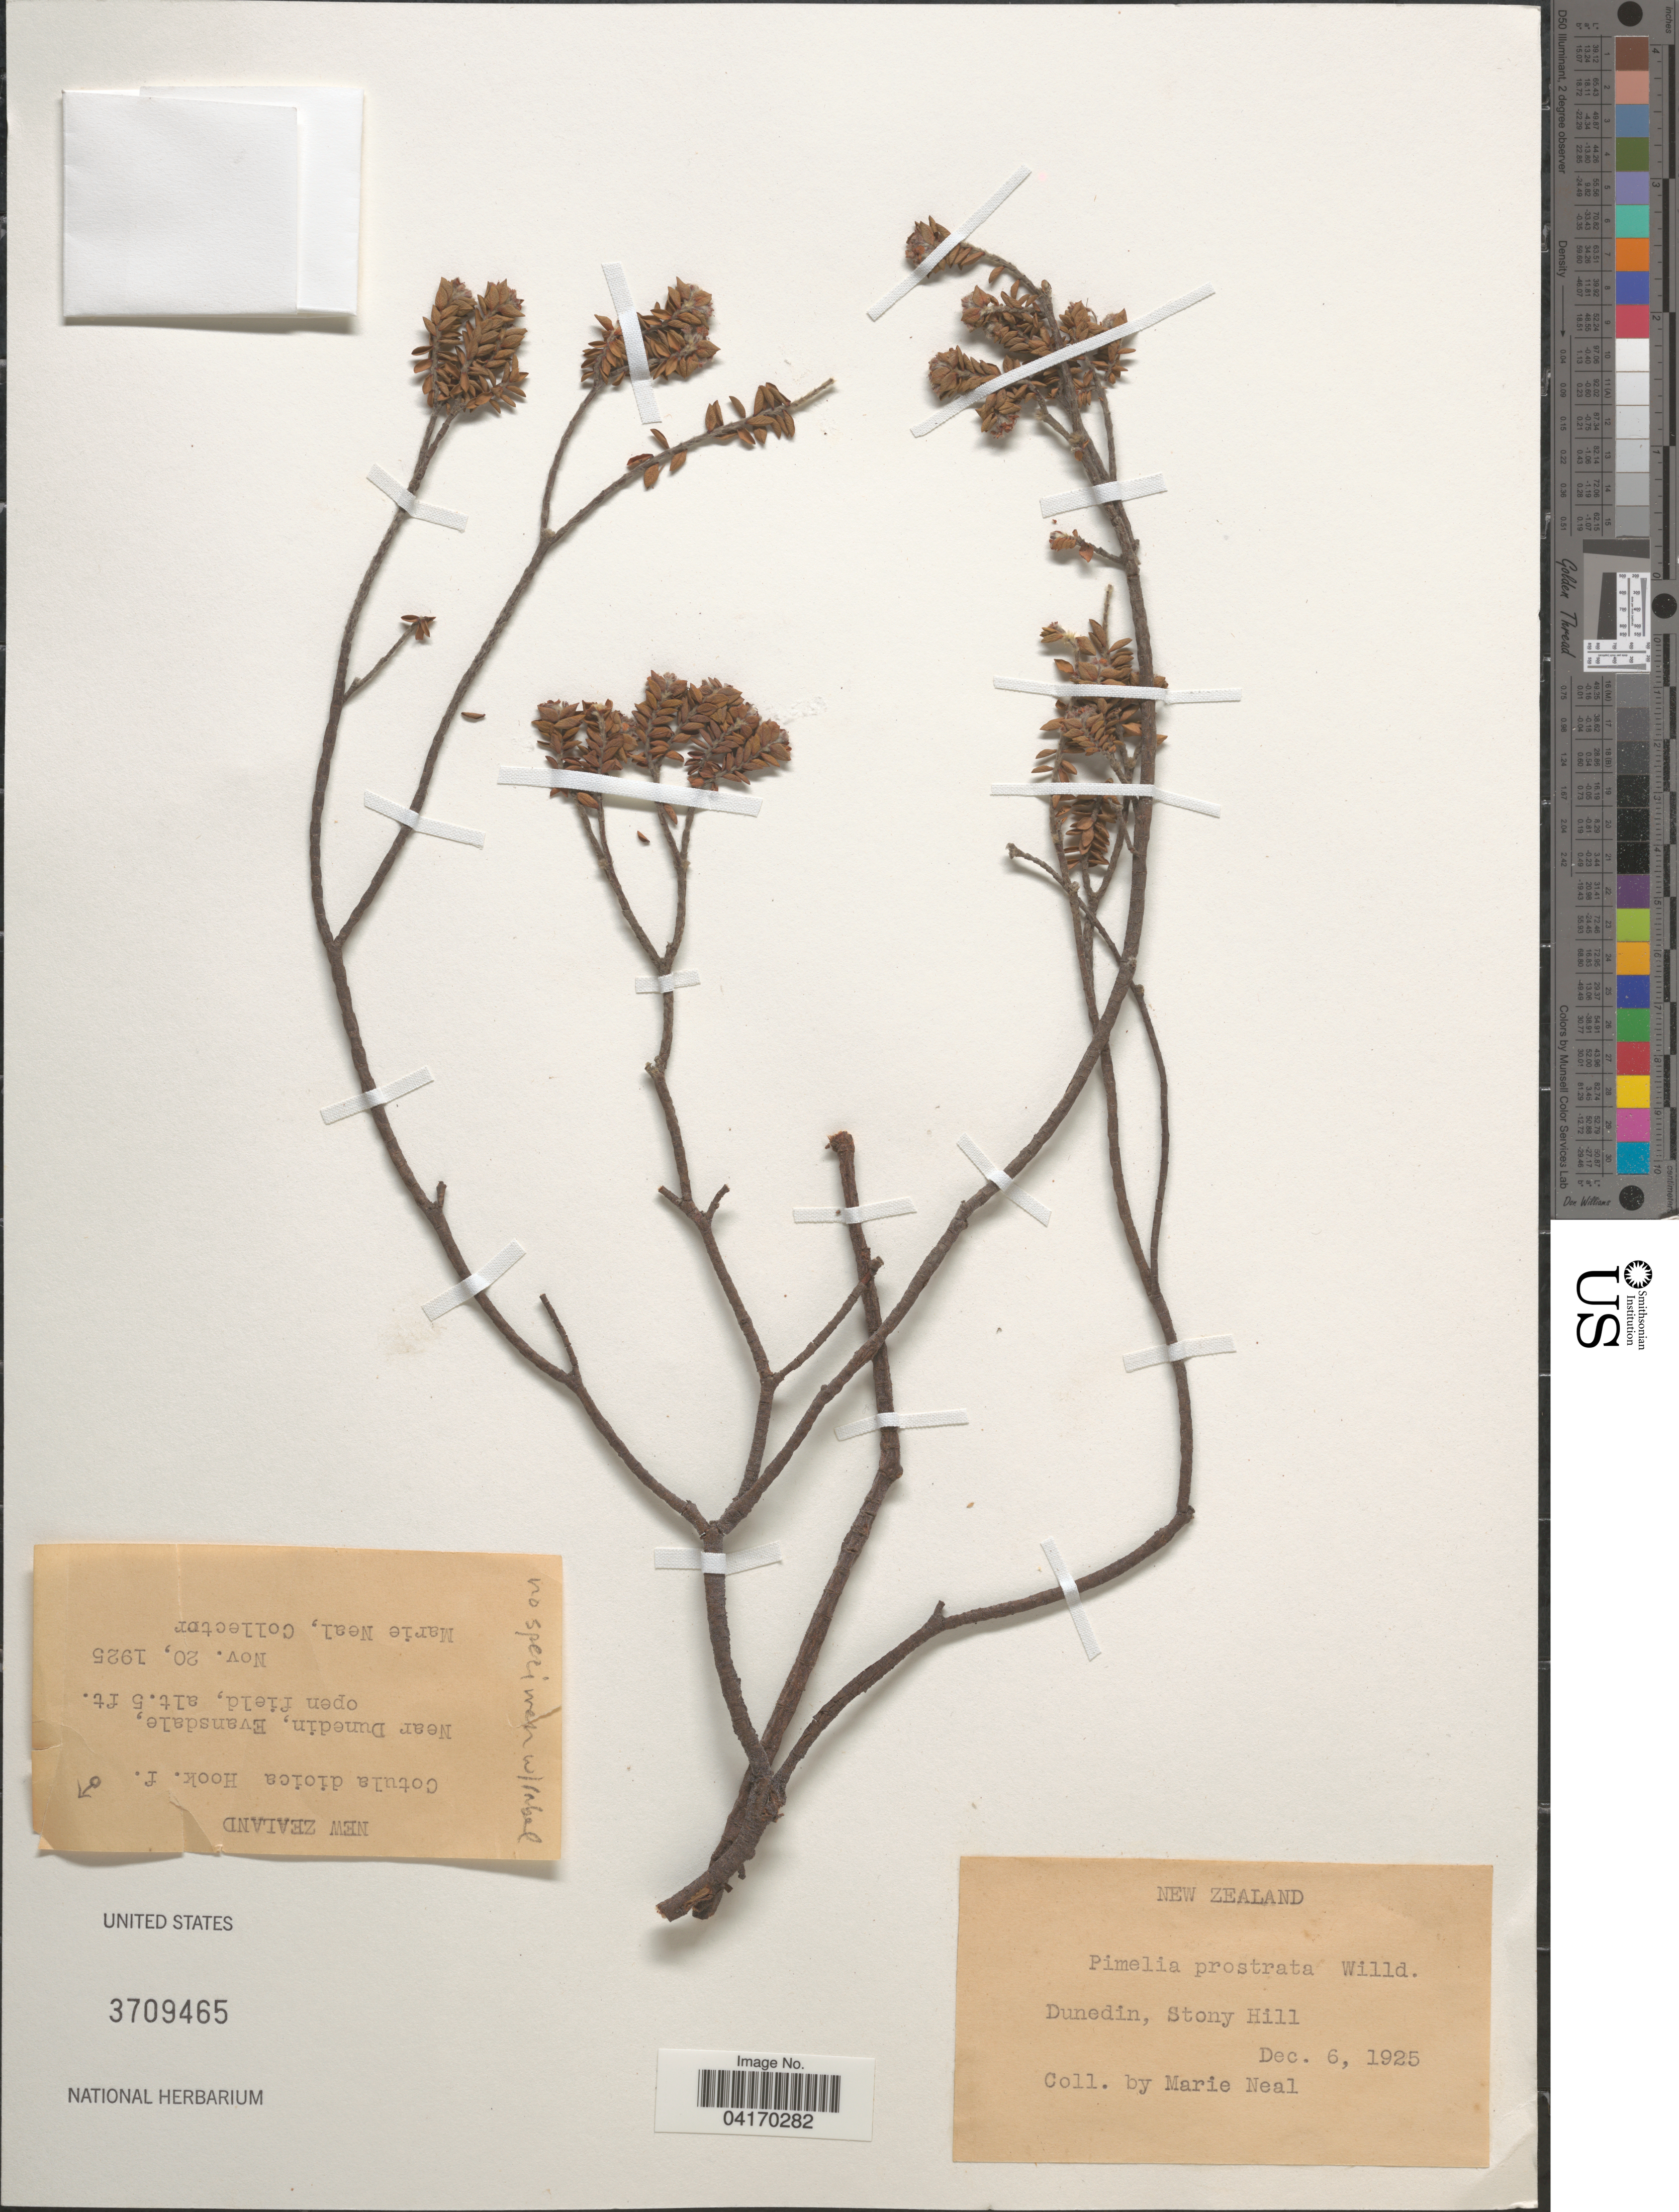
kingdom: Plantae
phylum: Tracheophyta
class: Magnoliopsida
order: Malvales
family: Thymelaeaceae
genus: Pimelea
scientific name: Pimelea prostrata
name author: Willd.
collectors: M. Neal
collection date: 1925-12-06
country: New Zealand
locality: Dunedin, Stony Hill.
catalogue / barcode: US 3709465